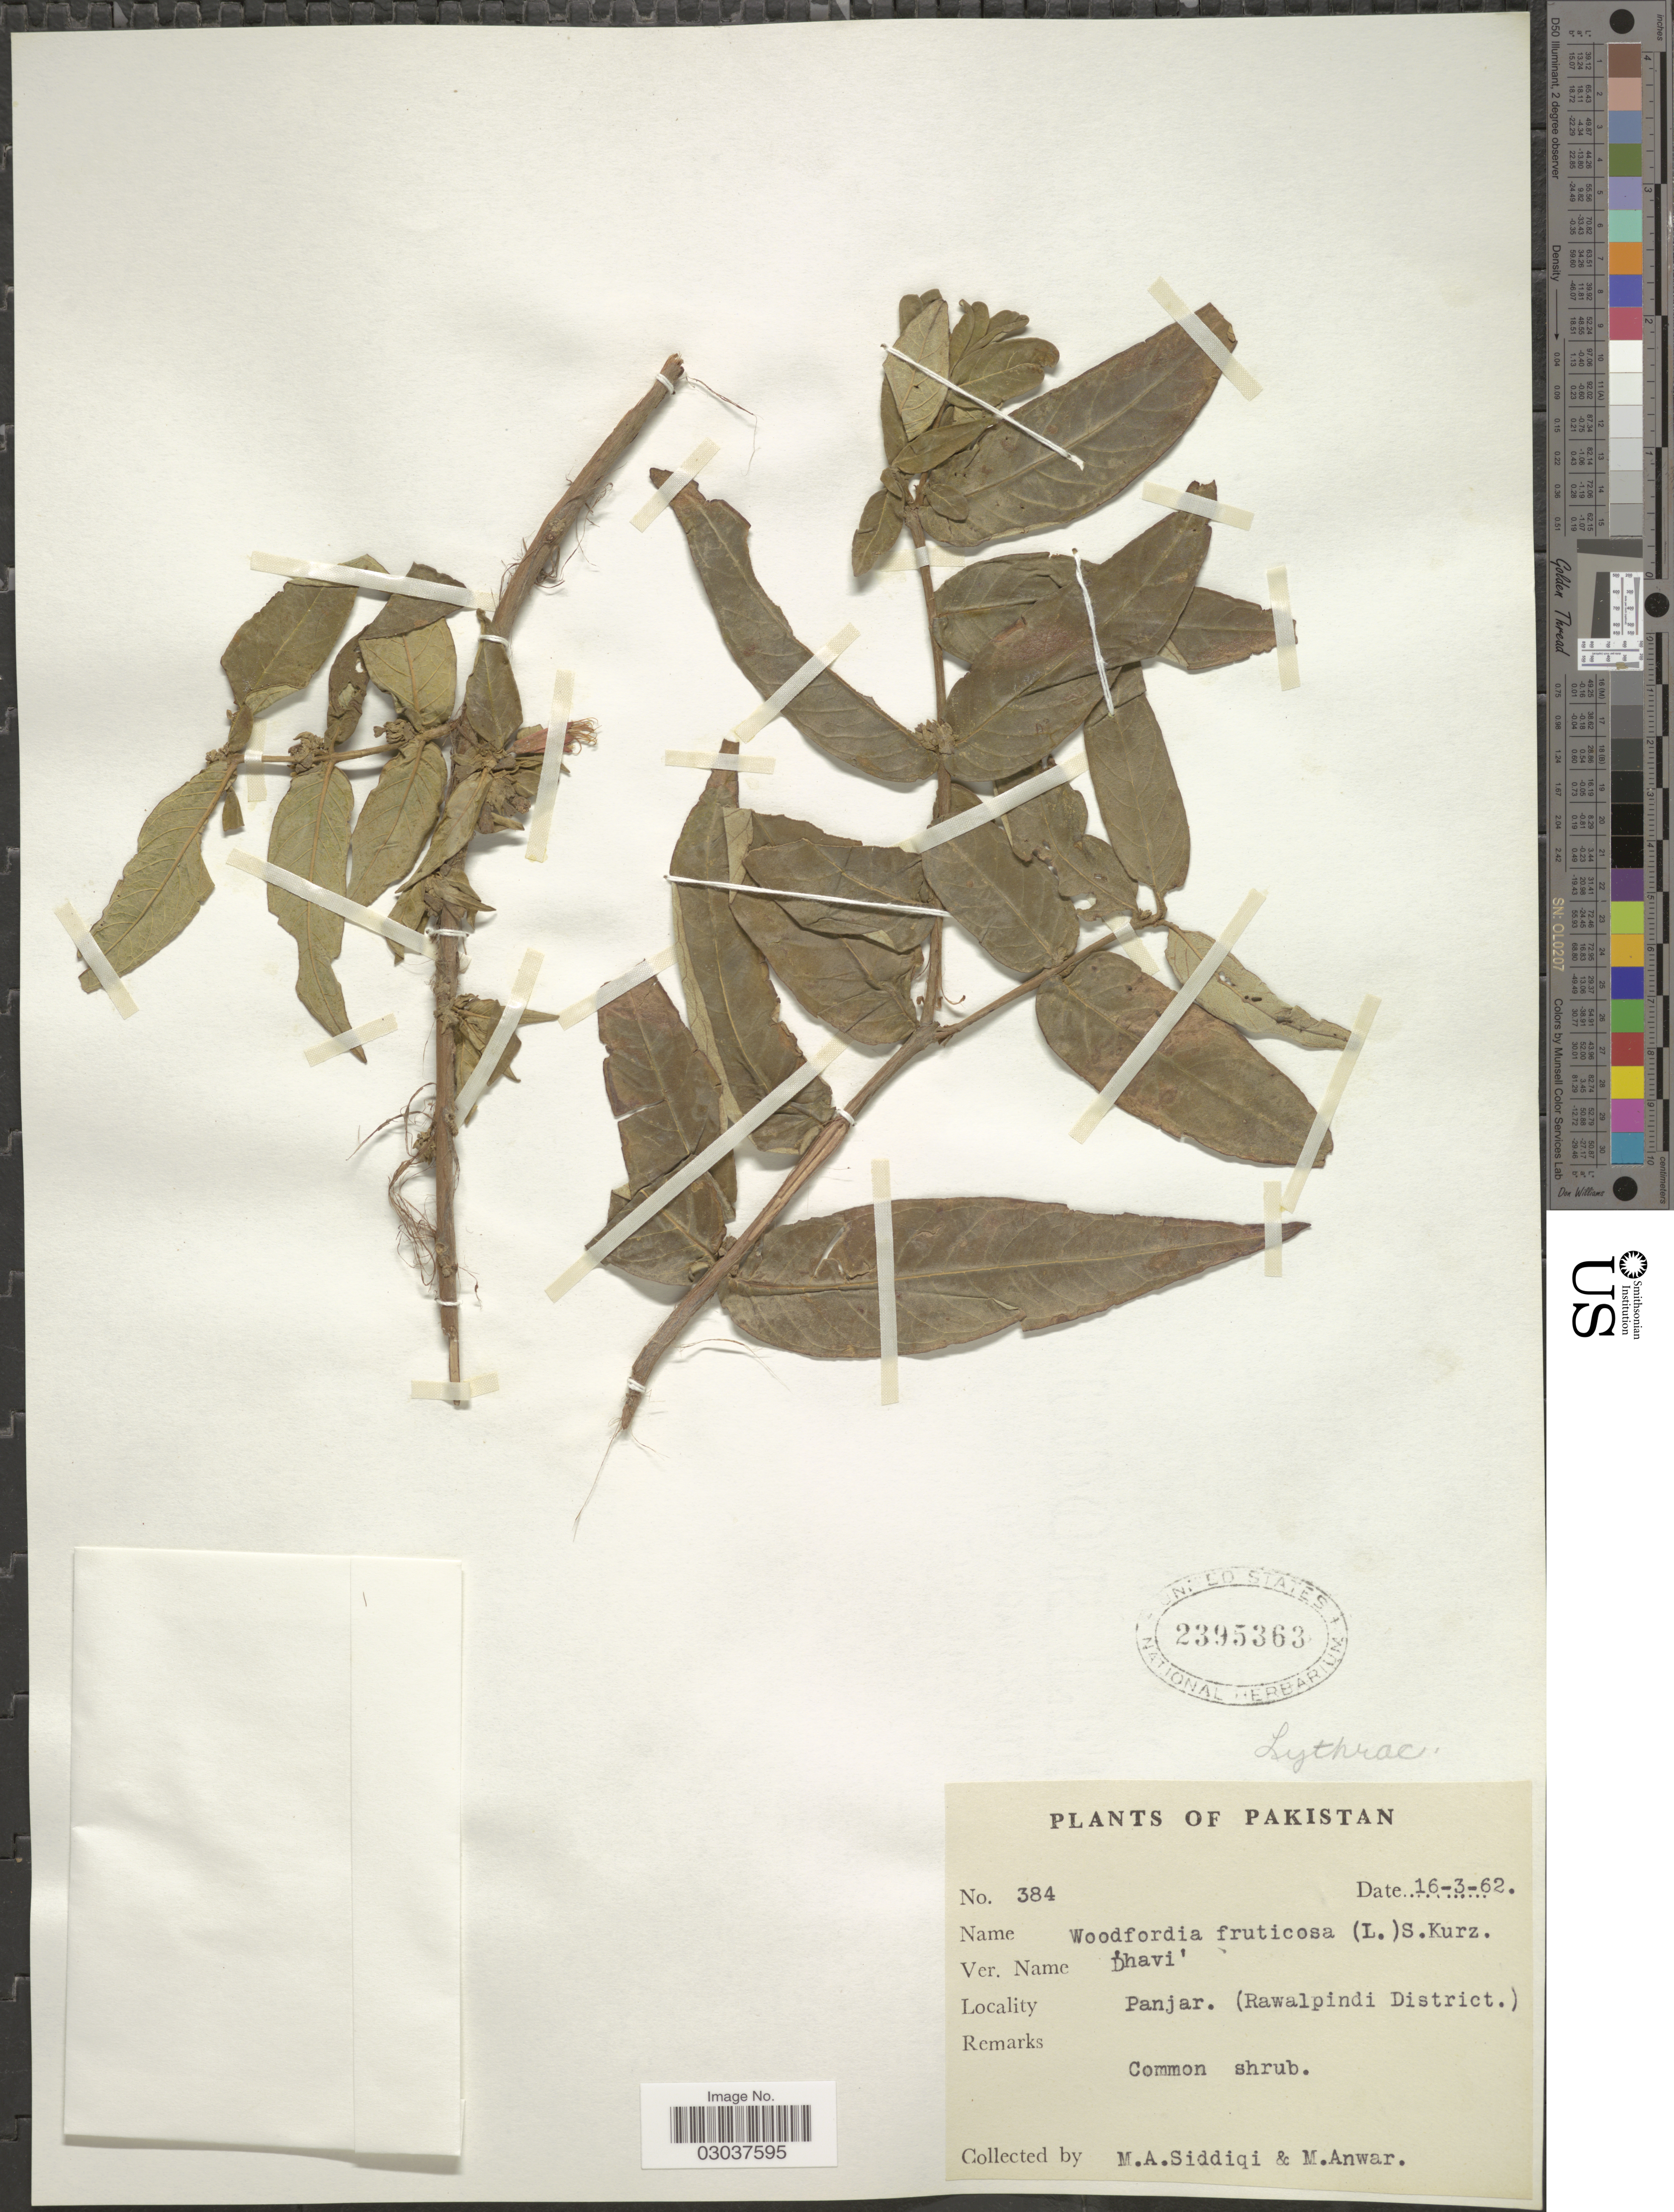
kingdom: Plantae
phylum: Tracheophyta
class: Magnoliopsida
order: Myrtales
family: Lythraceae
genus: Woodfordia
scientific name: Woodfordia fruticosa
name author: (L.) Kurz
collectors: M. Siddiqi & M. Anwar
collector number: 384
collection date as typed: Transcribed d/m/y: 16/3/62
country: Pakistan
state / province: Punjab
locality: Panjar. (Rawalpindi District).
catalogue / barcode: US 2395363